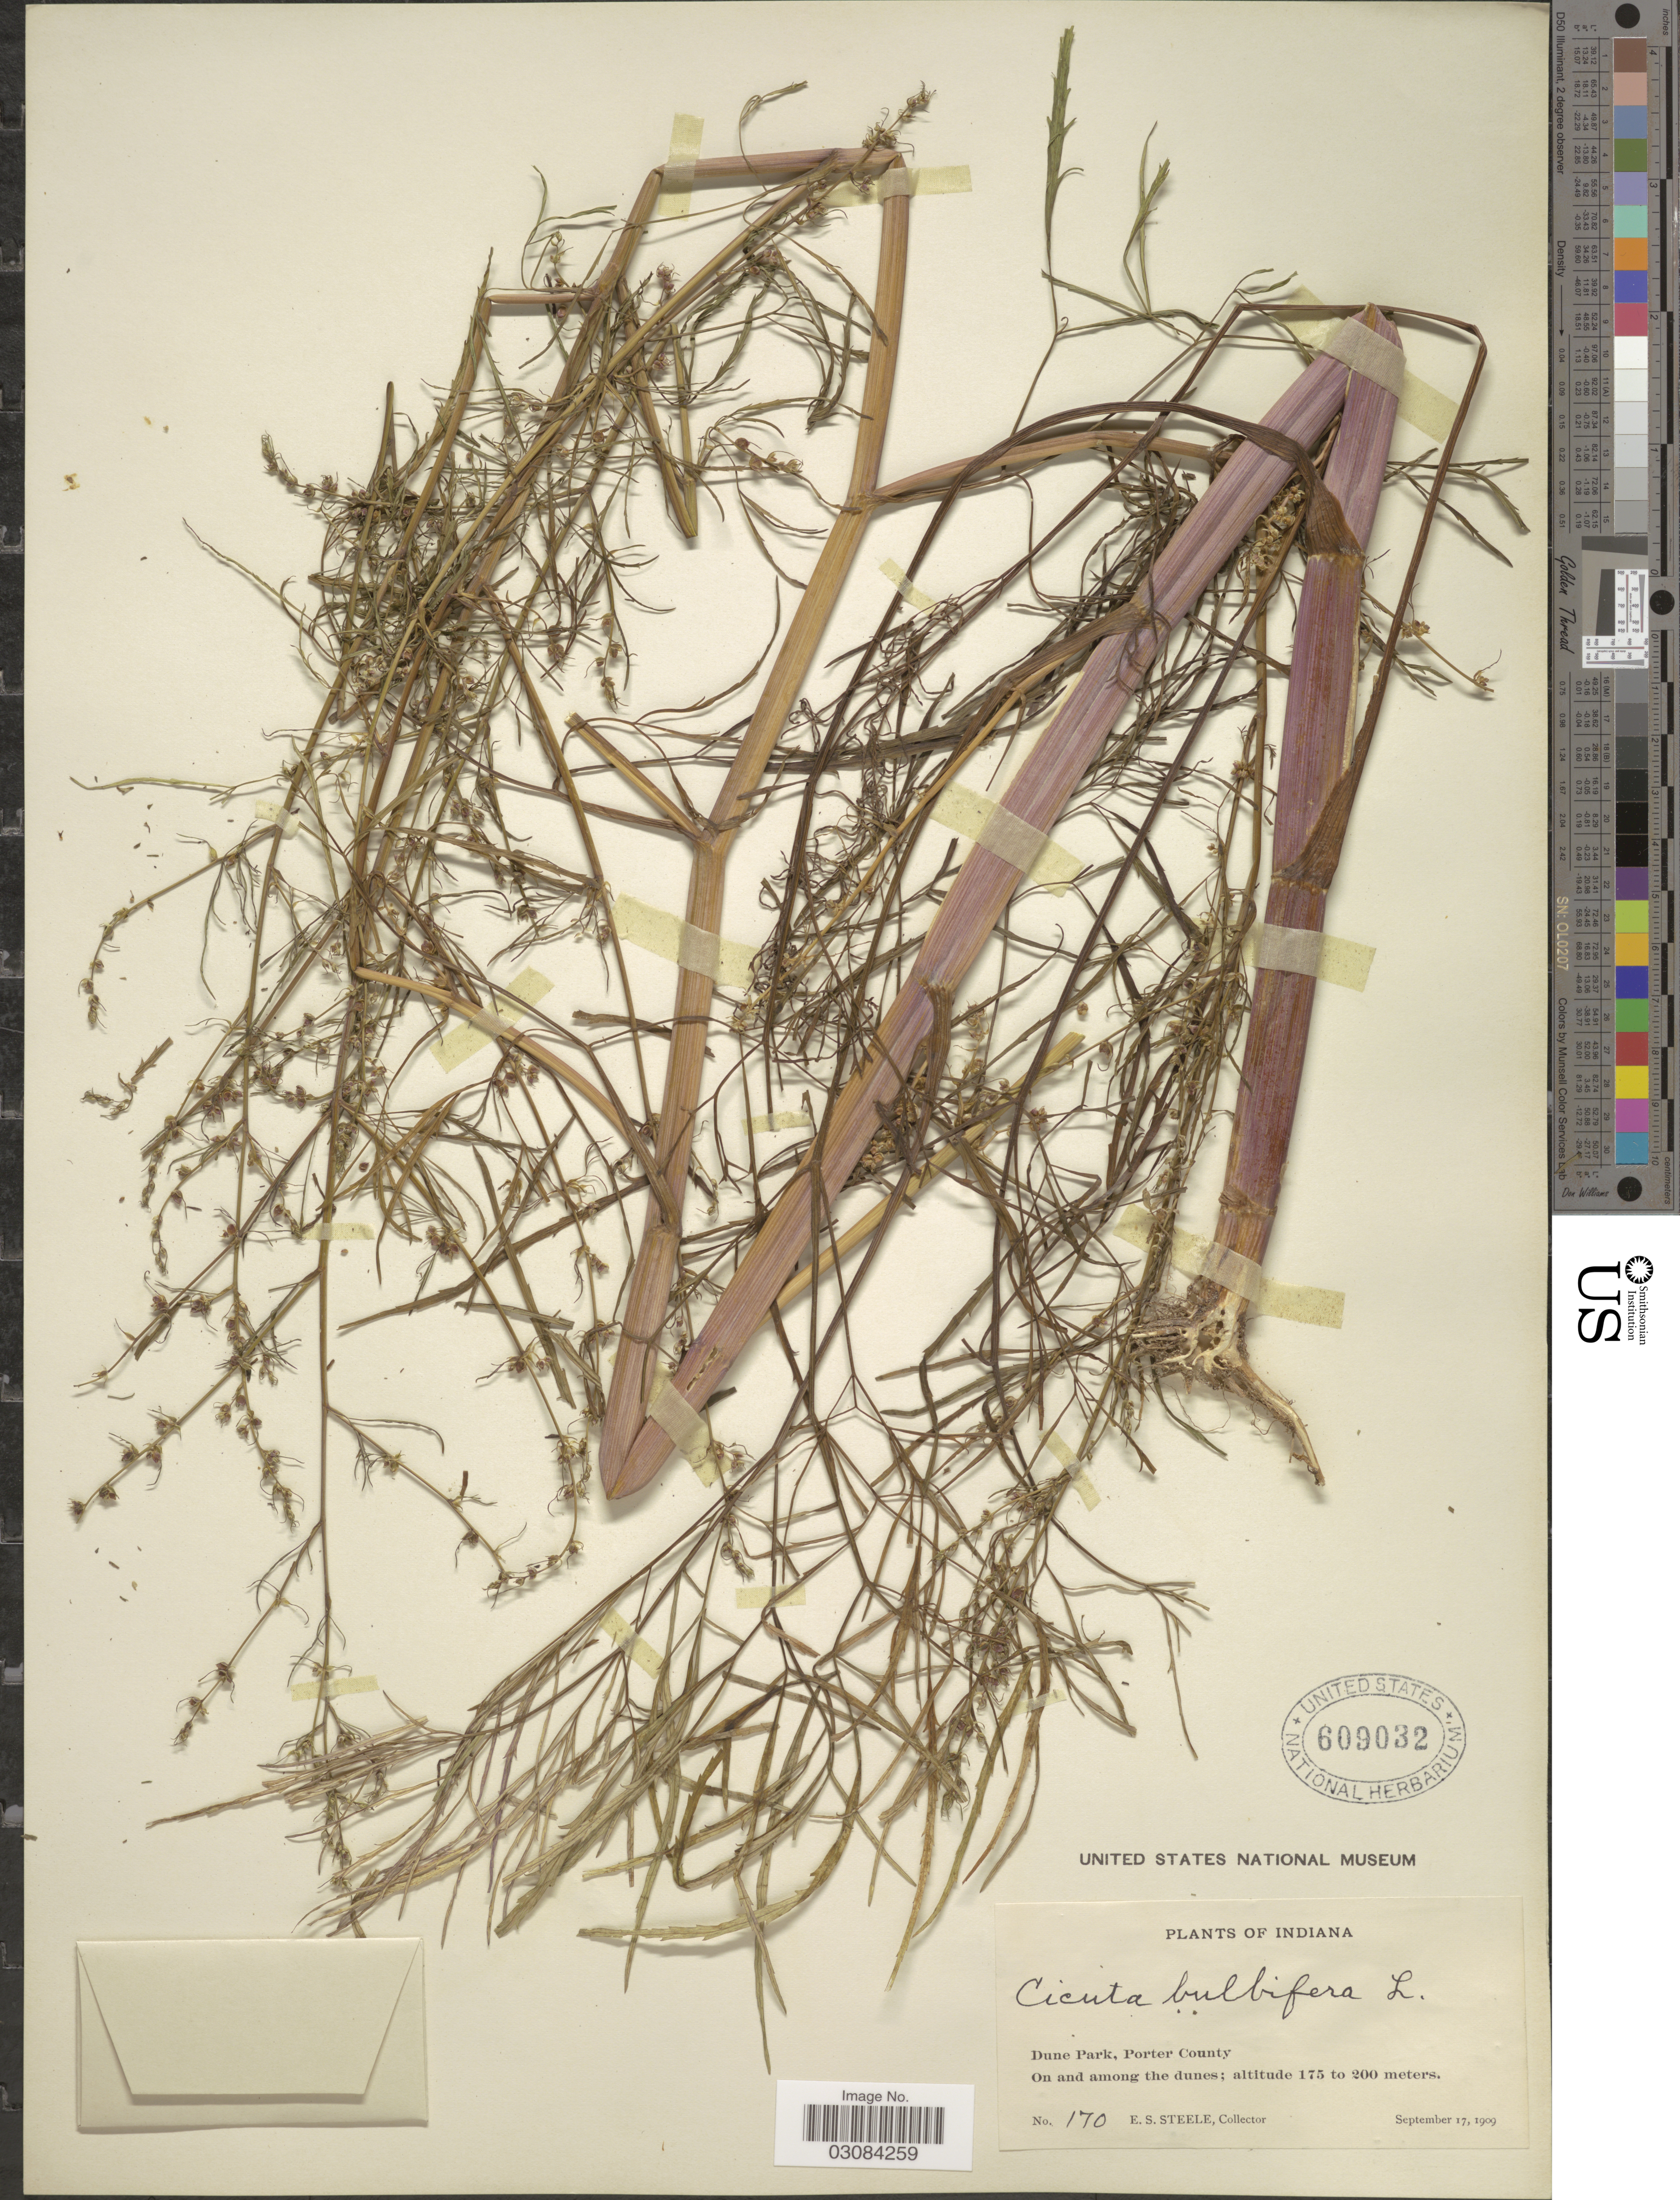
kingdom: Plantae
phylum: Tracheophyta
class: Magnoliopsida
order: Apiales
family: Apiaceae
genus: Cicuta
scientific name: Cicuta bulbifera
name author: L.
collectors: E. Steele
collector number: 170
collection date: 1909-09-17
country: United States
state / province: Indiana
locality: Dune Park, Porter County. On and among the dunes.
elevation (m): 175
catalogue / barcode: US 609032